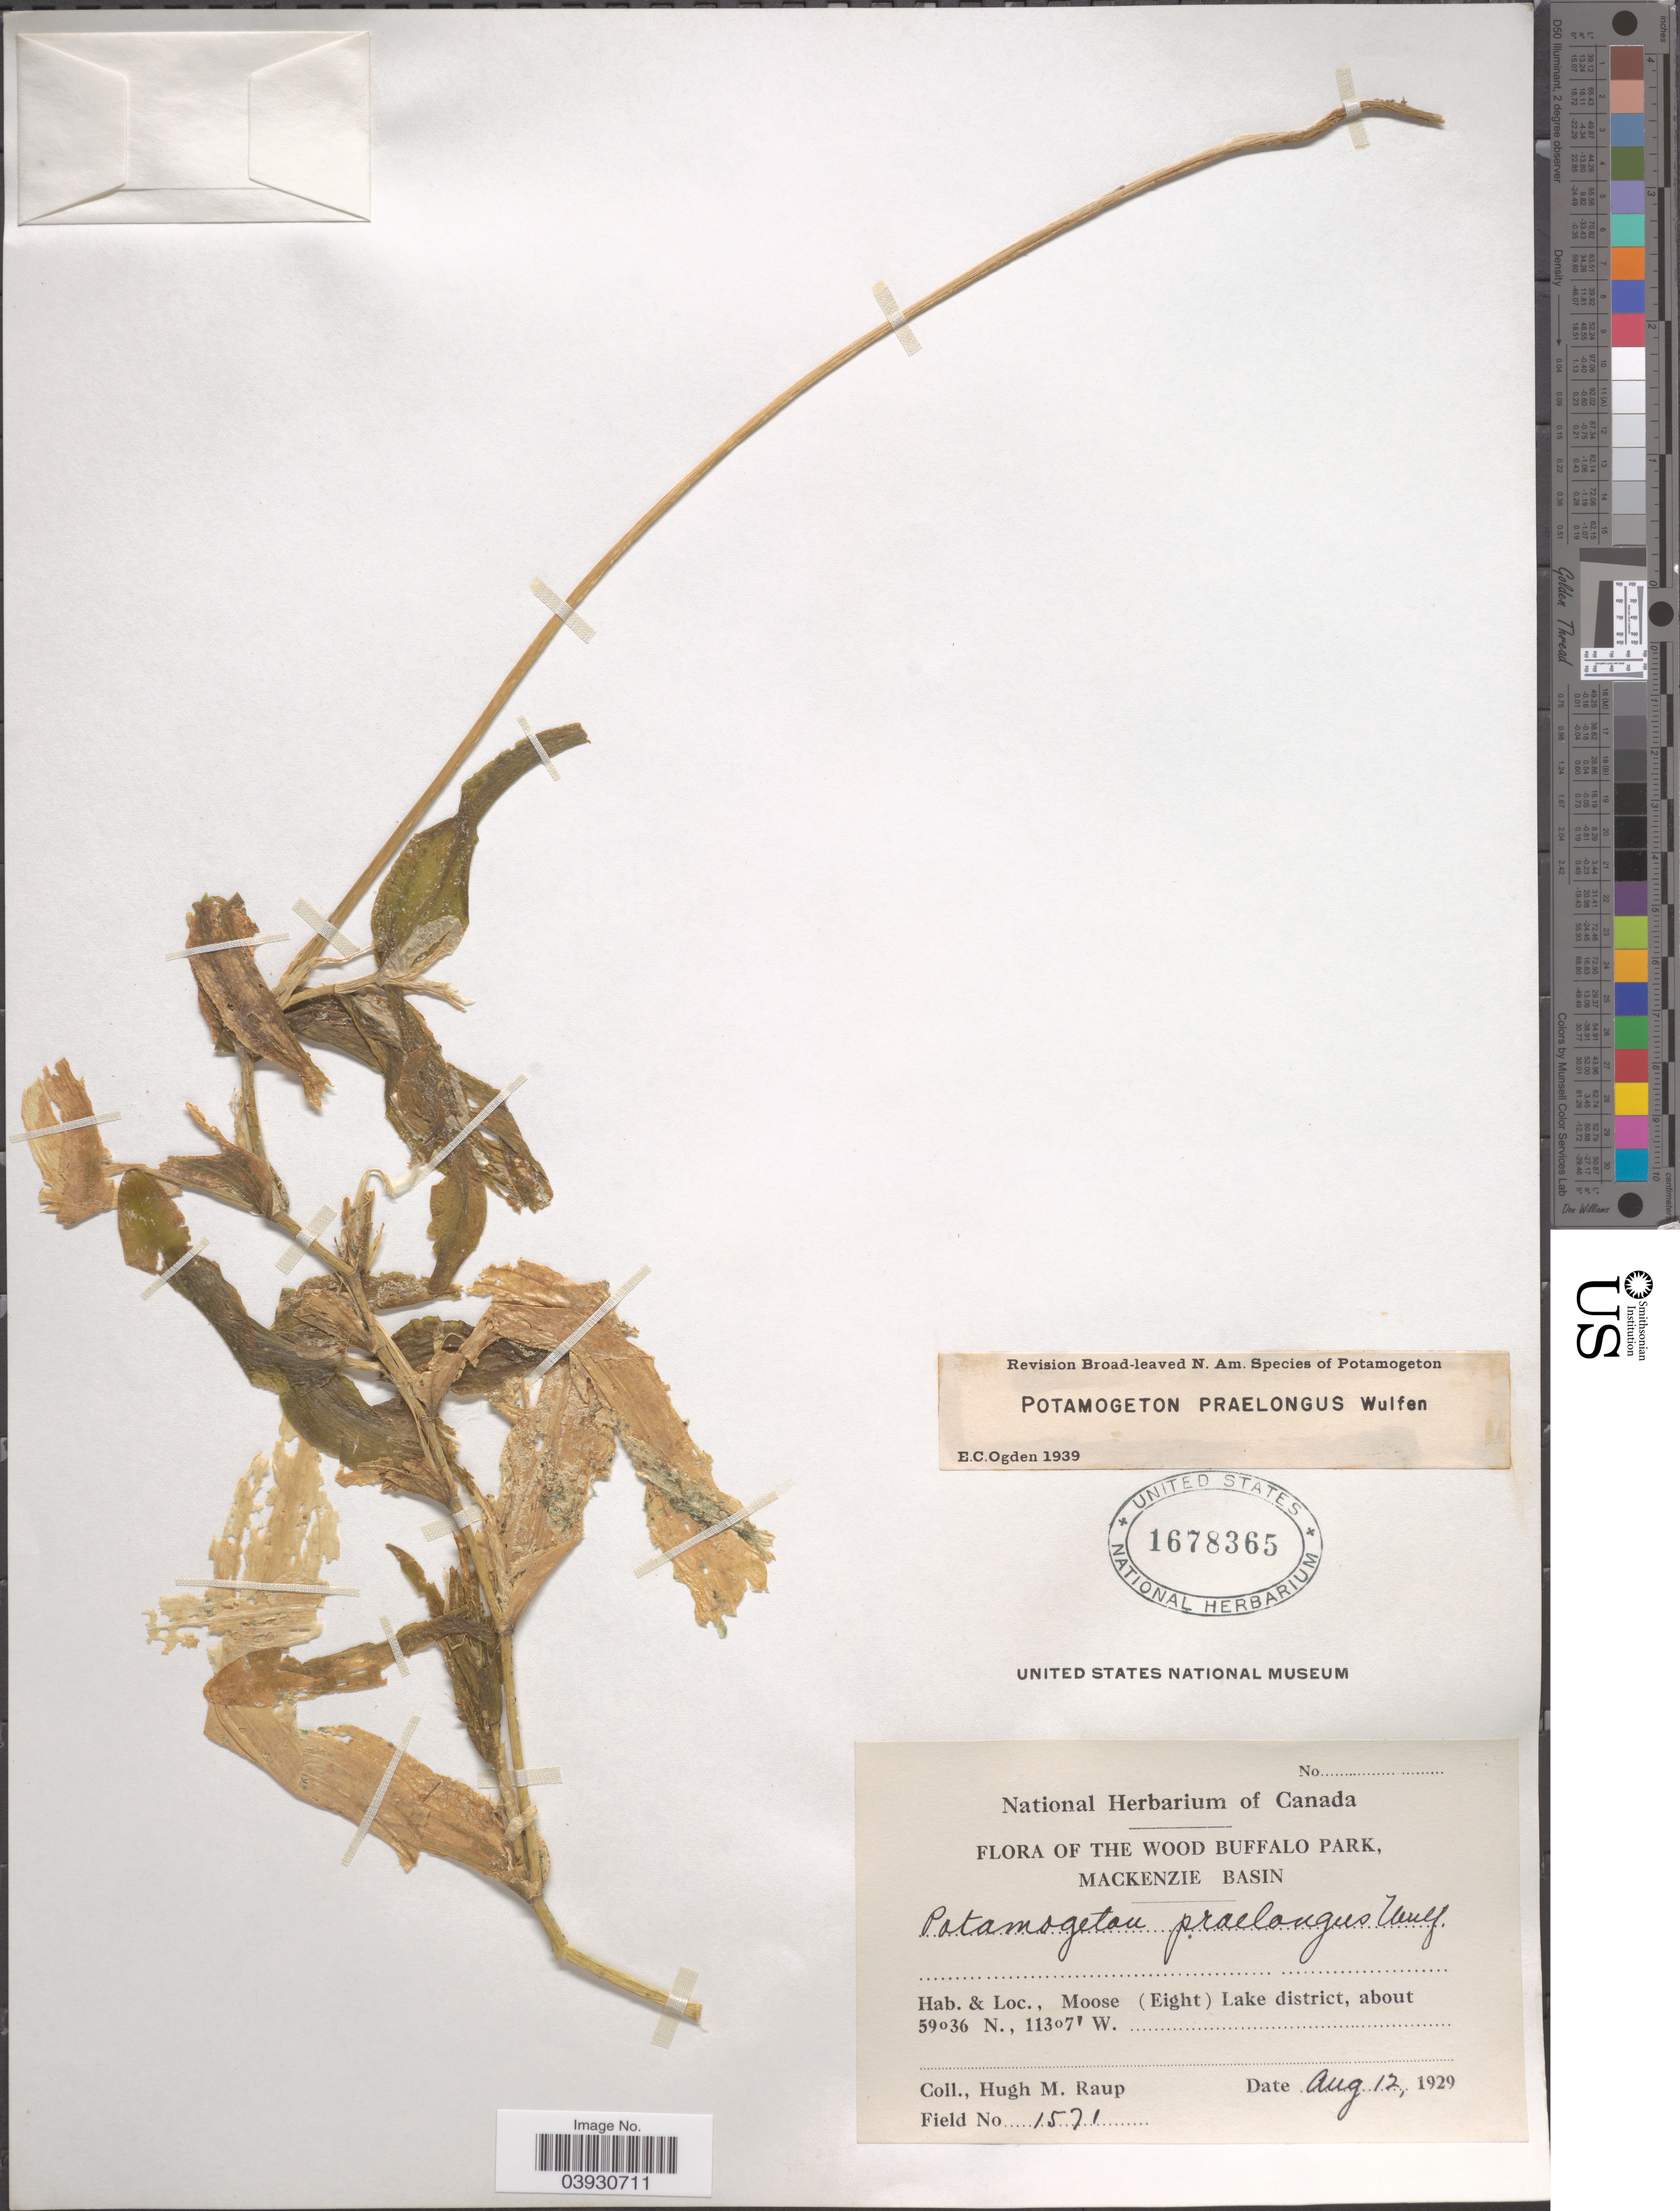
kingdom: Plantae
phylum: Tracheophyta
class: Liliopsida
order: Alismatales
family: Potamogetonaceae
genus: Potamogeton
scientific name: Potamogeton praelongus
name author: Wulfen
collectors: H. Raup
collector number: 1571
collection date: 1929-08-12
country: Canada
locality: The Wood Buffalo Park, Mackenzie Basin. Moose (Eight) Lake district.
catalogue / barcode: US 1678365